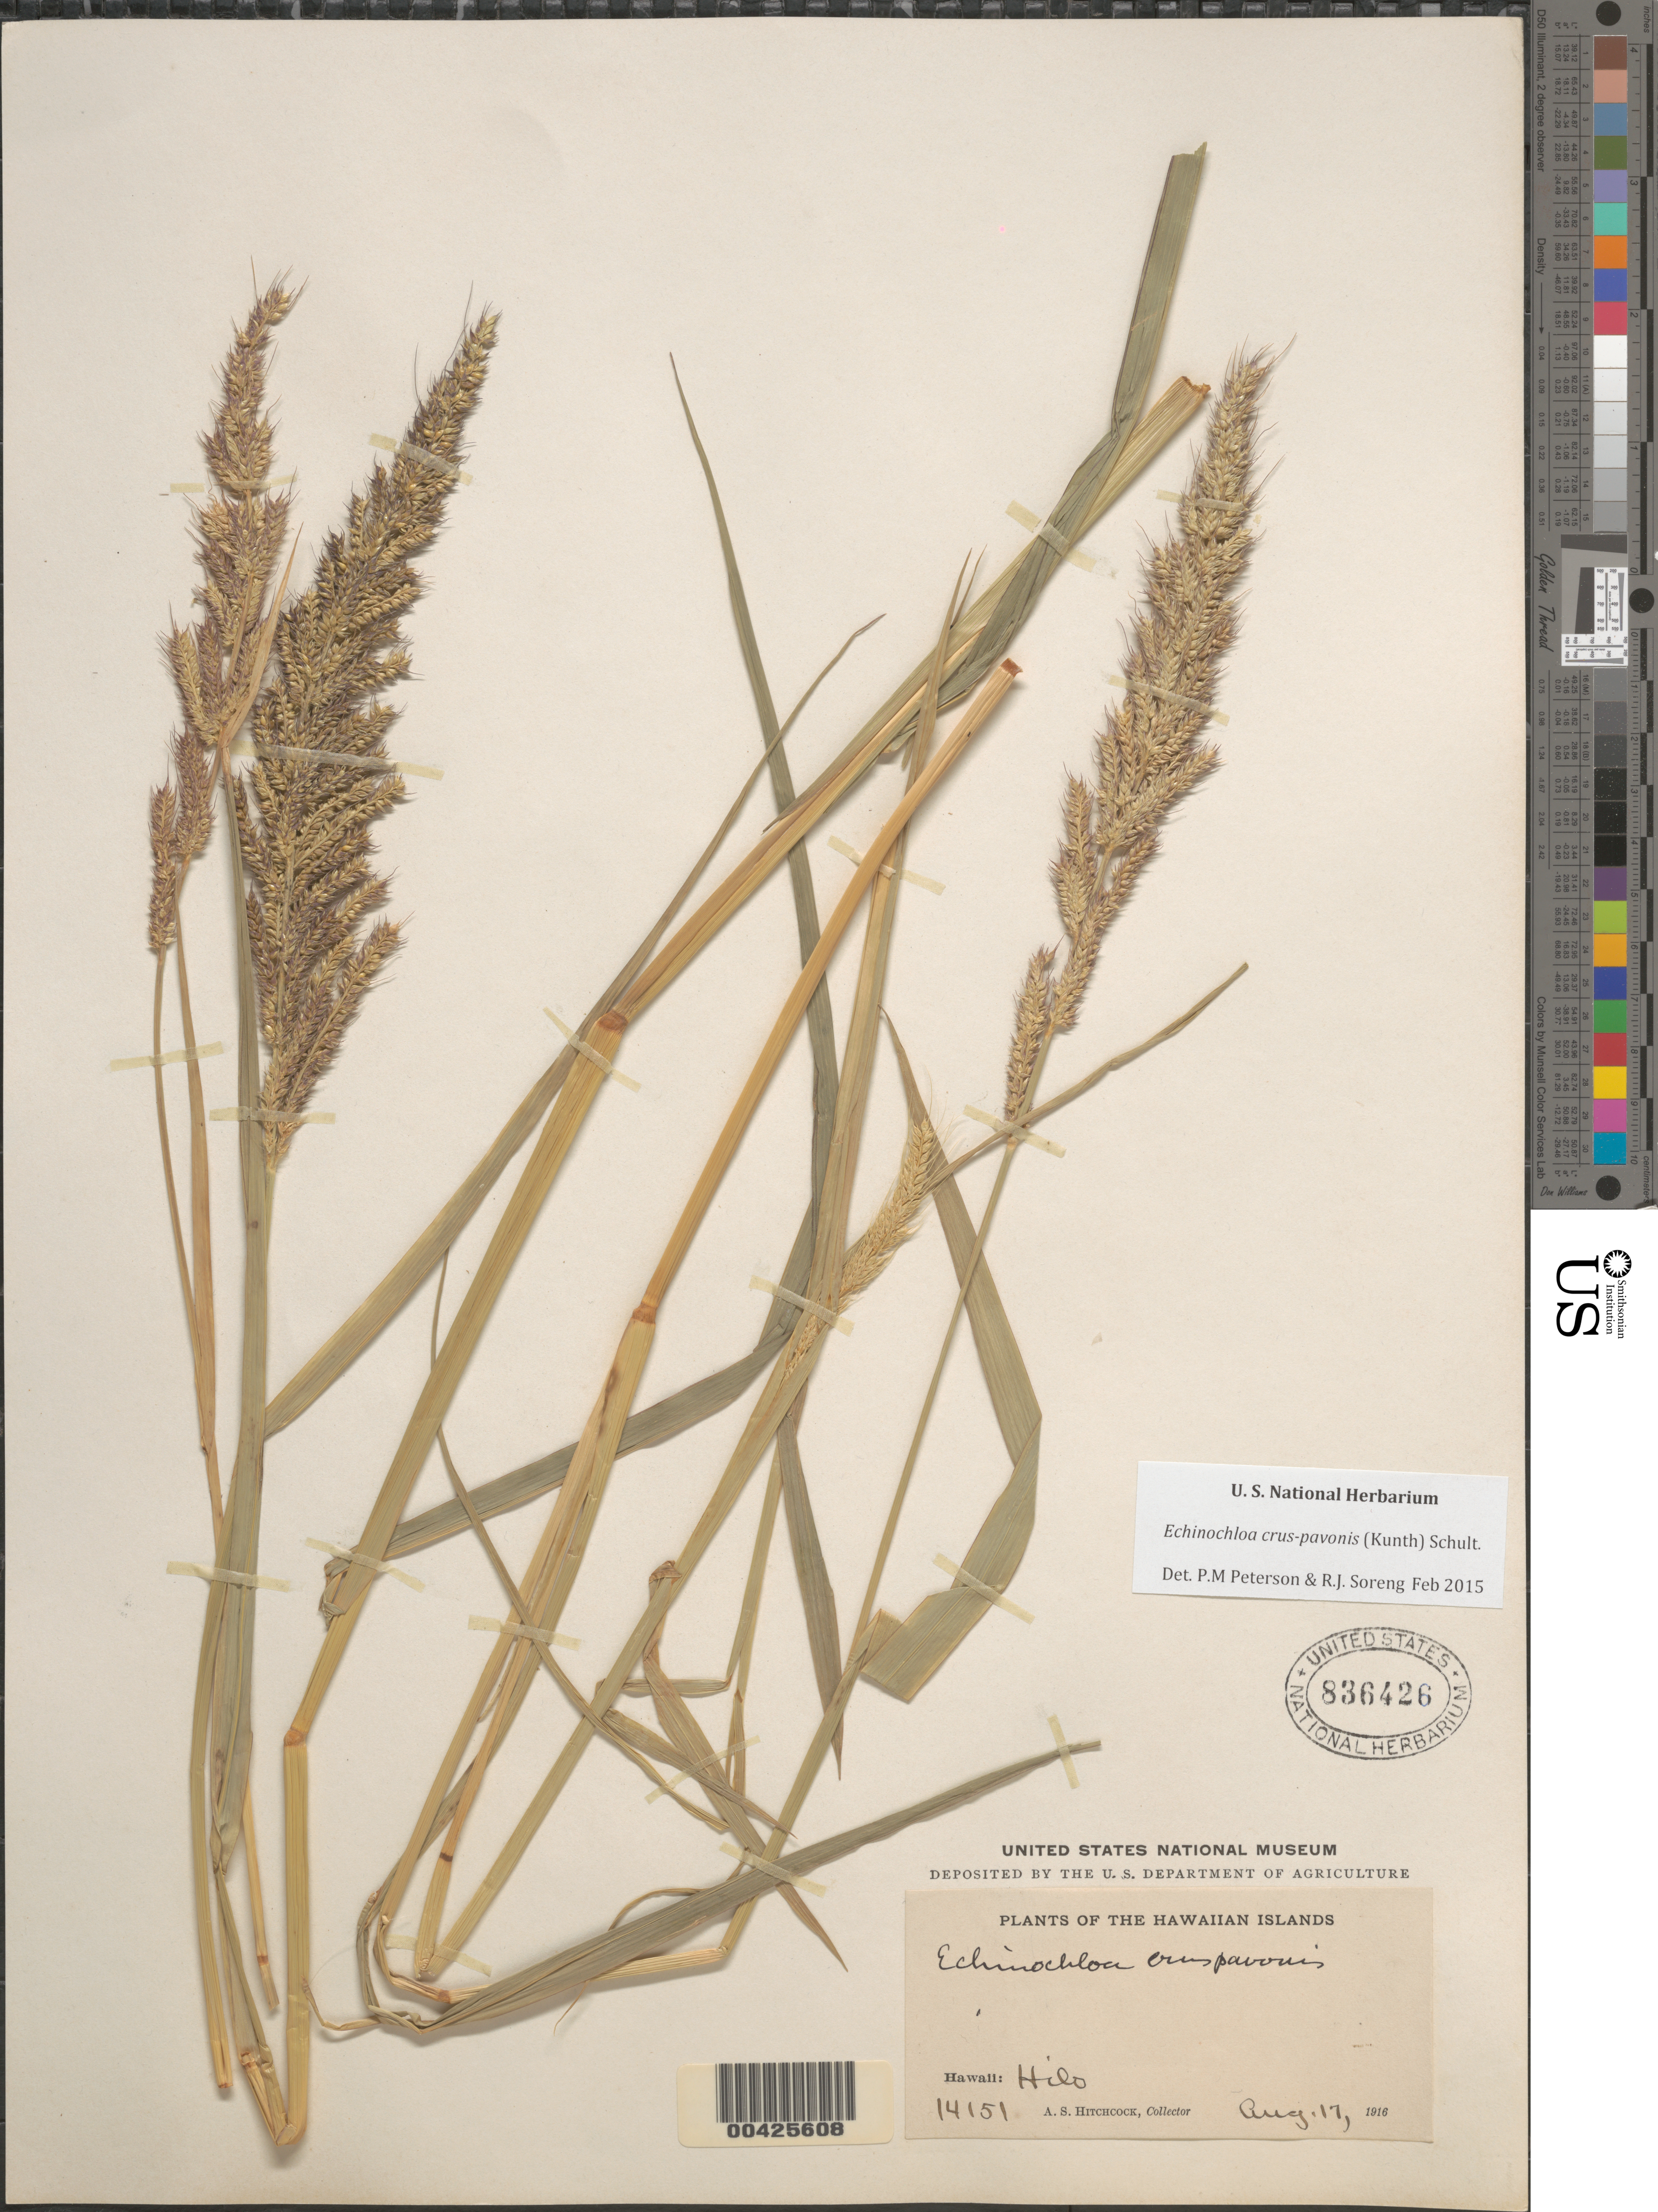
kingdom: Plantae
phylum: Tracheophyta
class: Liliopsida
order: Poales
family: Poaceae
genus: Echinochloa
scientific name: Echinochloa crus-galli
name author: (L.) P. Beauv.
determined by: Wagner, W. L., (BOT), Smithsonian Institution - National Museum of Natural History (UNITED STATES)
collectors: A. S. Hitchcock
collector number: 14151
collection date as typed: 17 Aug 1916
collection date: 1916-08-17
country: United States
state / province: Hawaii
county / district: Hawaii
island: Hawaii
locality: Hilo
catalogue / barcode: US 836426